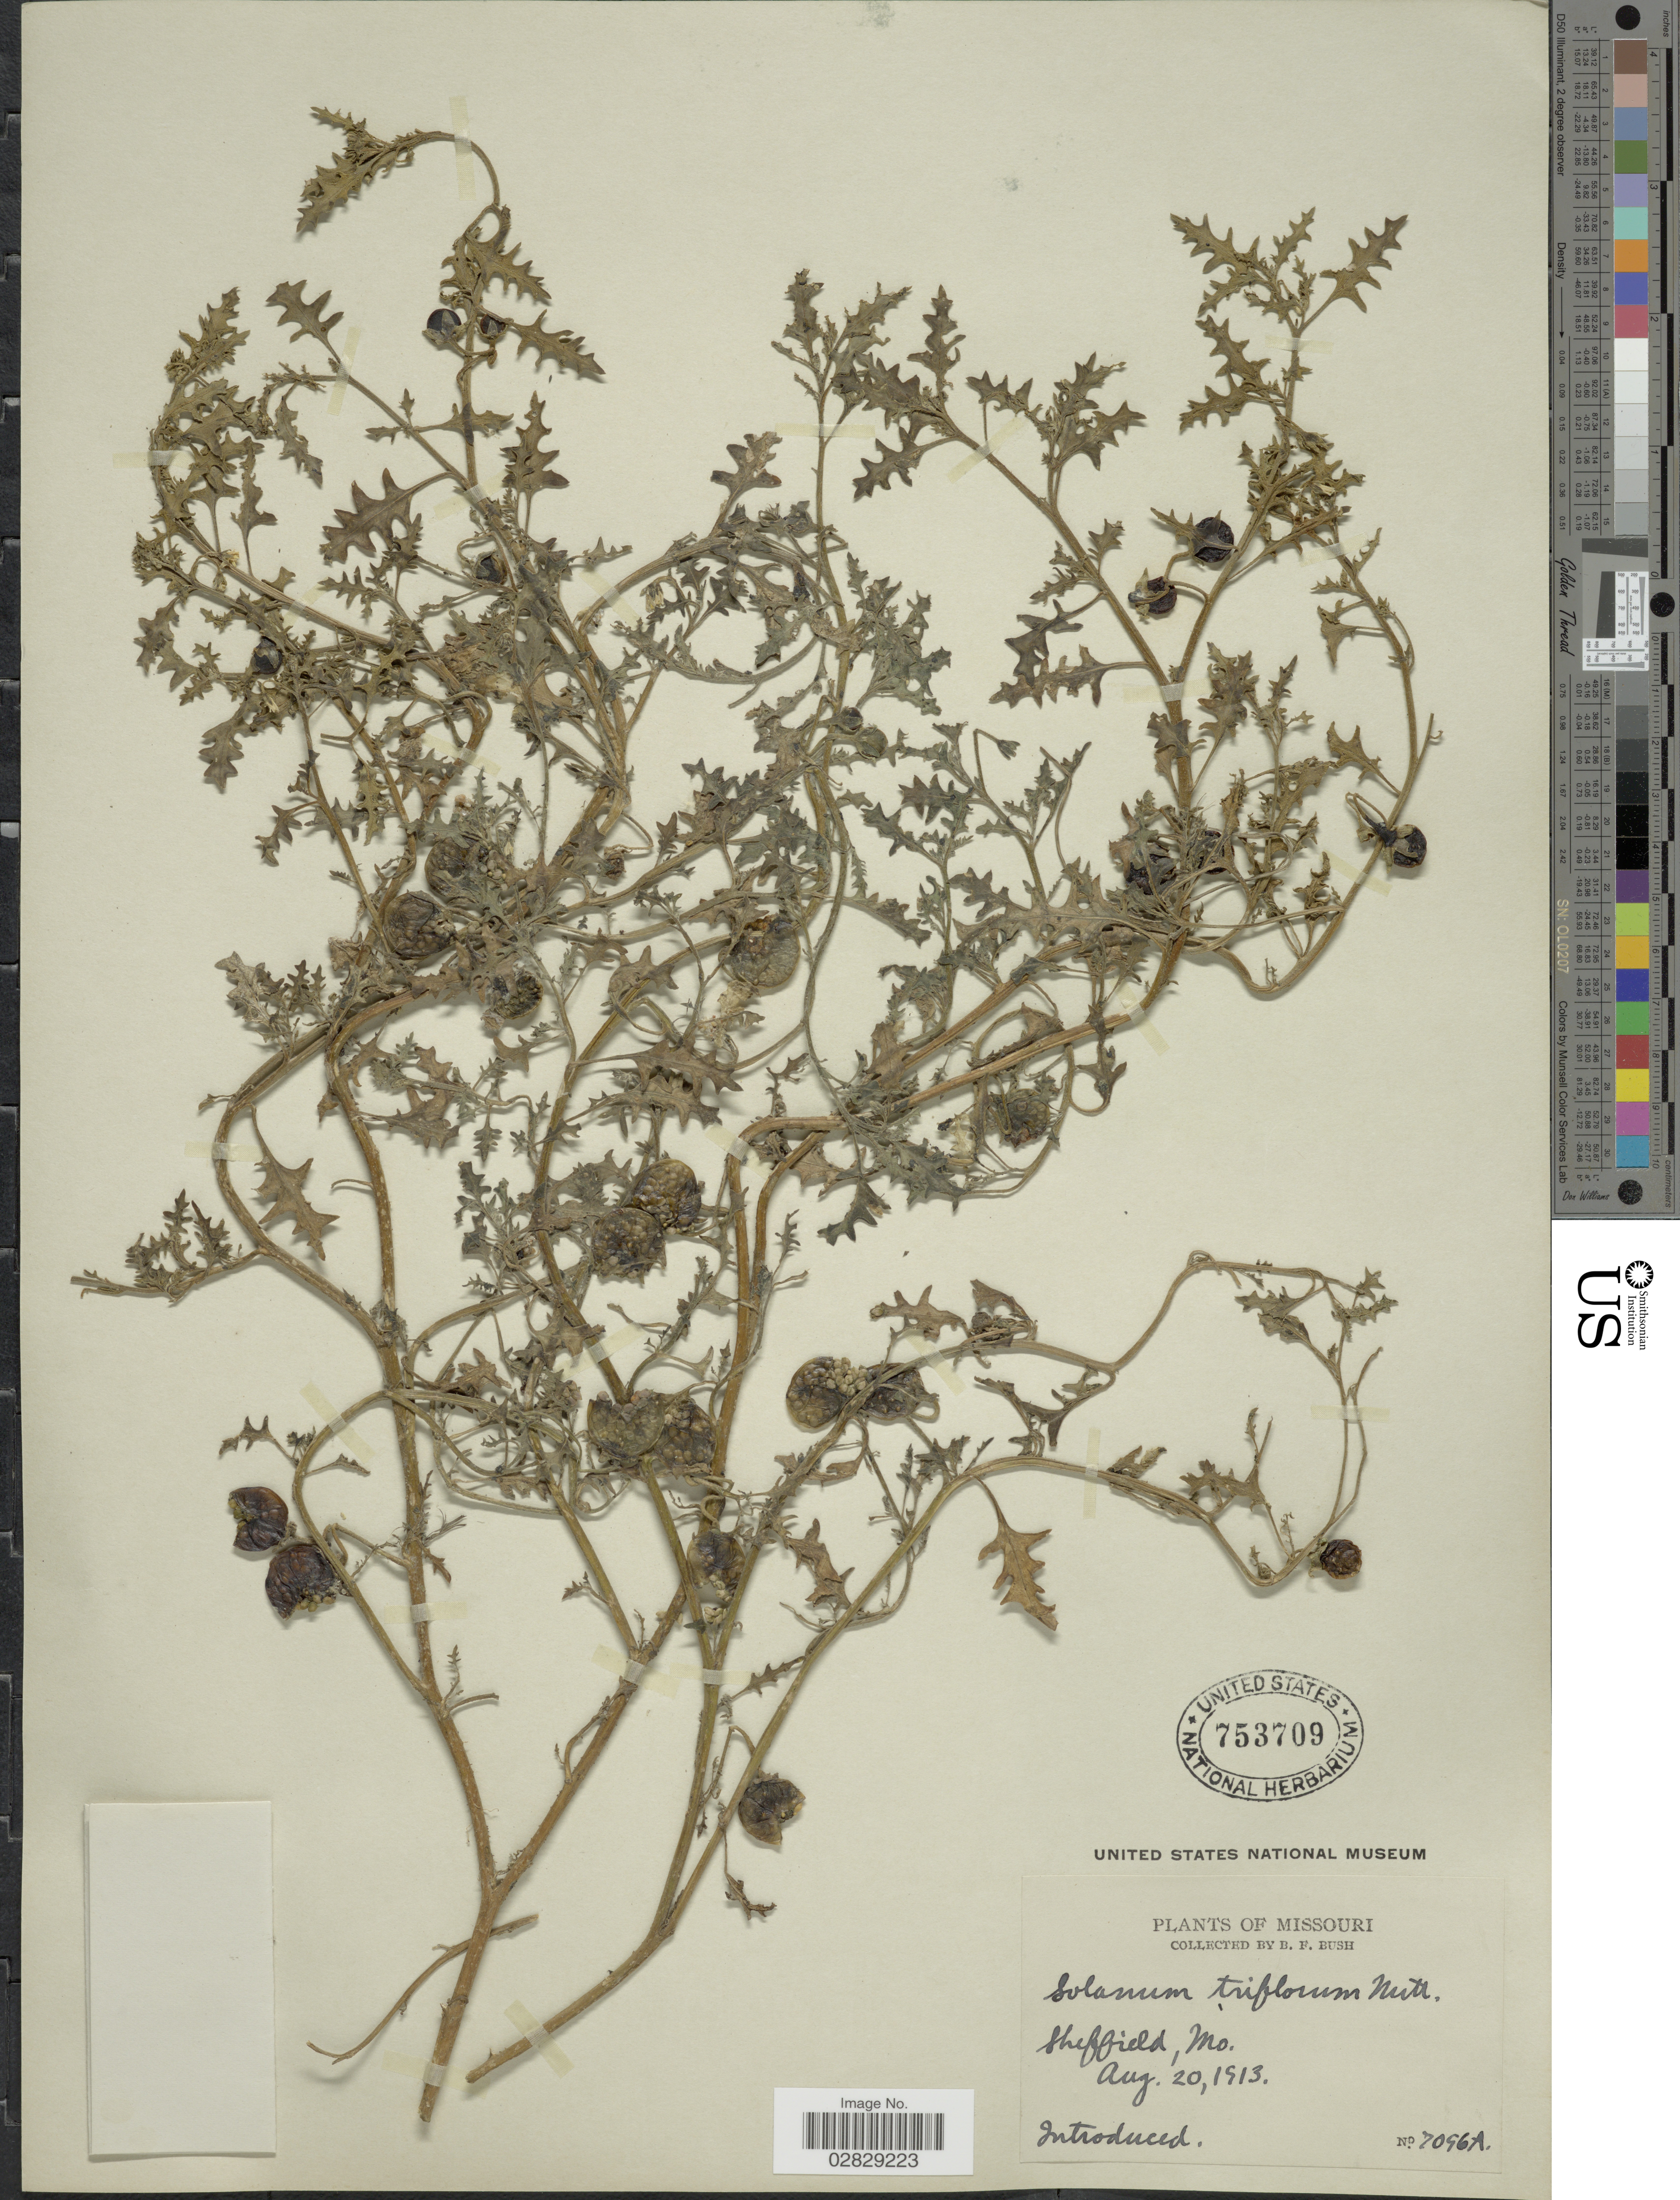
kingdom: Plantae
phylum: Tracheophyta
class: Magnoliopsida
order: Solanales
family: Solanaceae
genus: Solanum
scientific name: Solanum triflorum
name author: Nutt.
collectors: B. F. Bush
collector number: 7096A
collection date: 1913-08-20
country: United States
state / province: Missouri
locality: Sheffield.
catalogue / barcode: US 753709